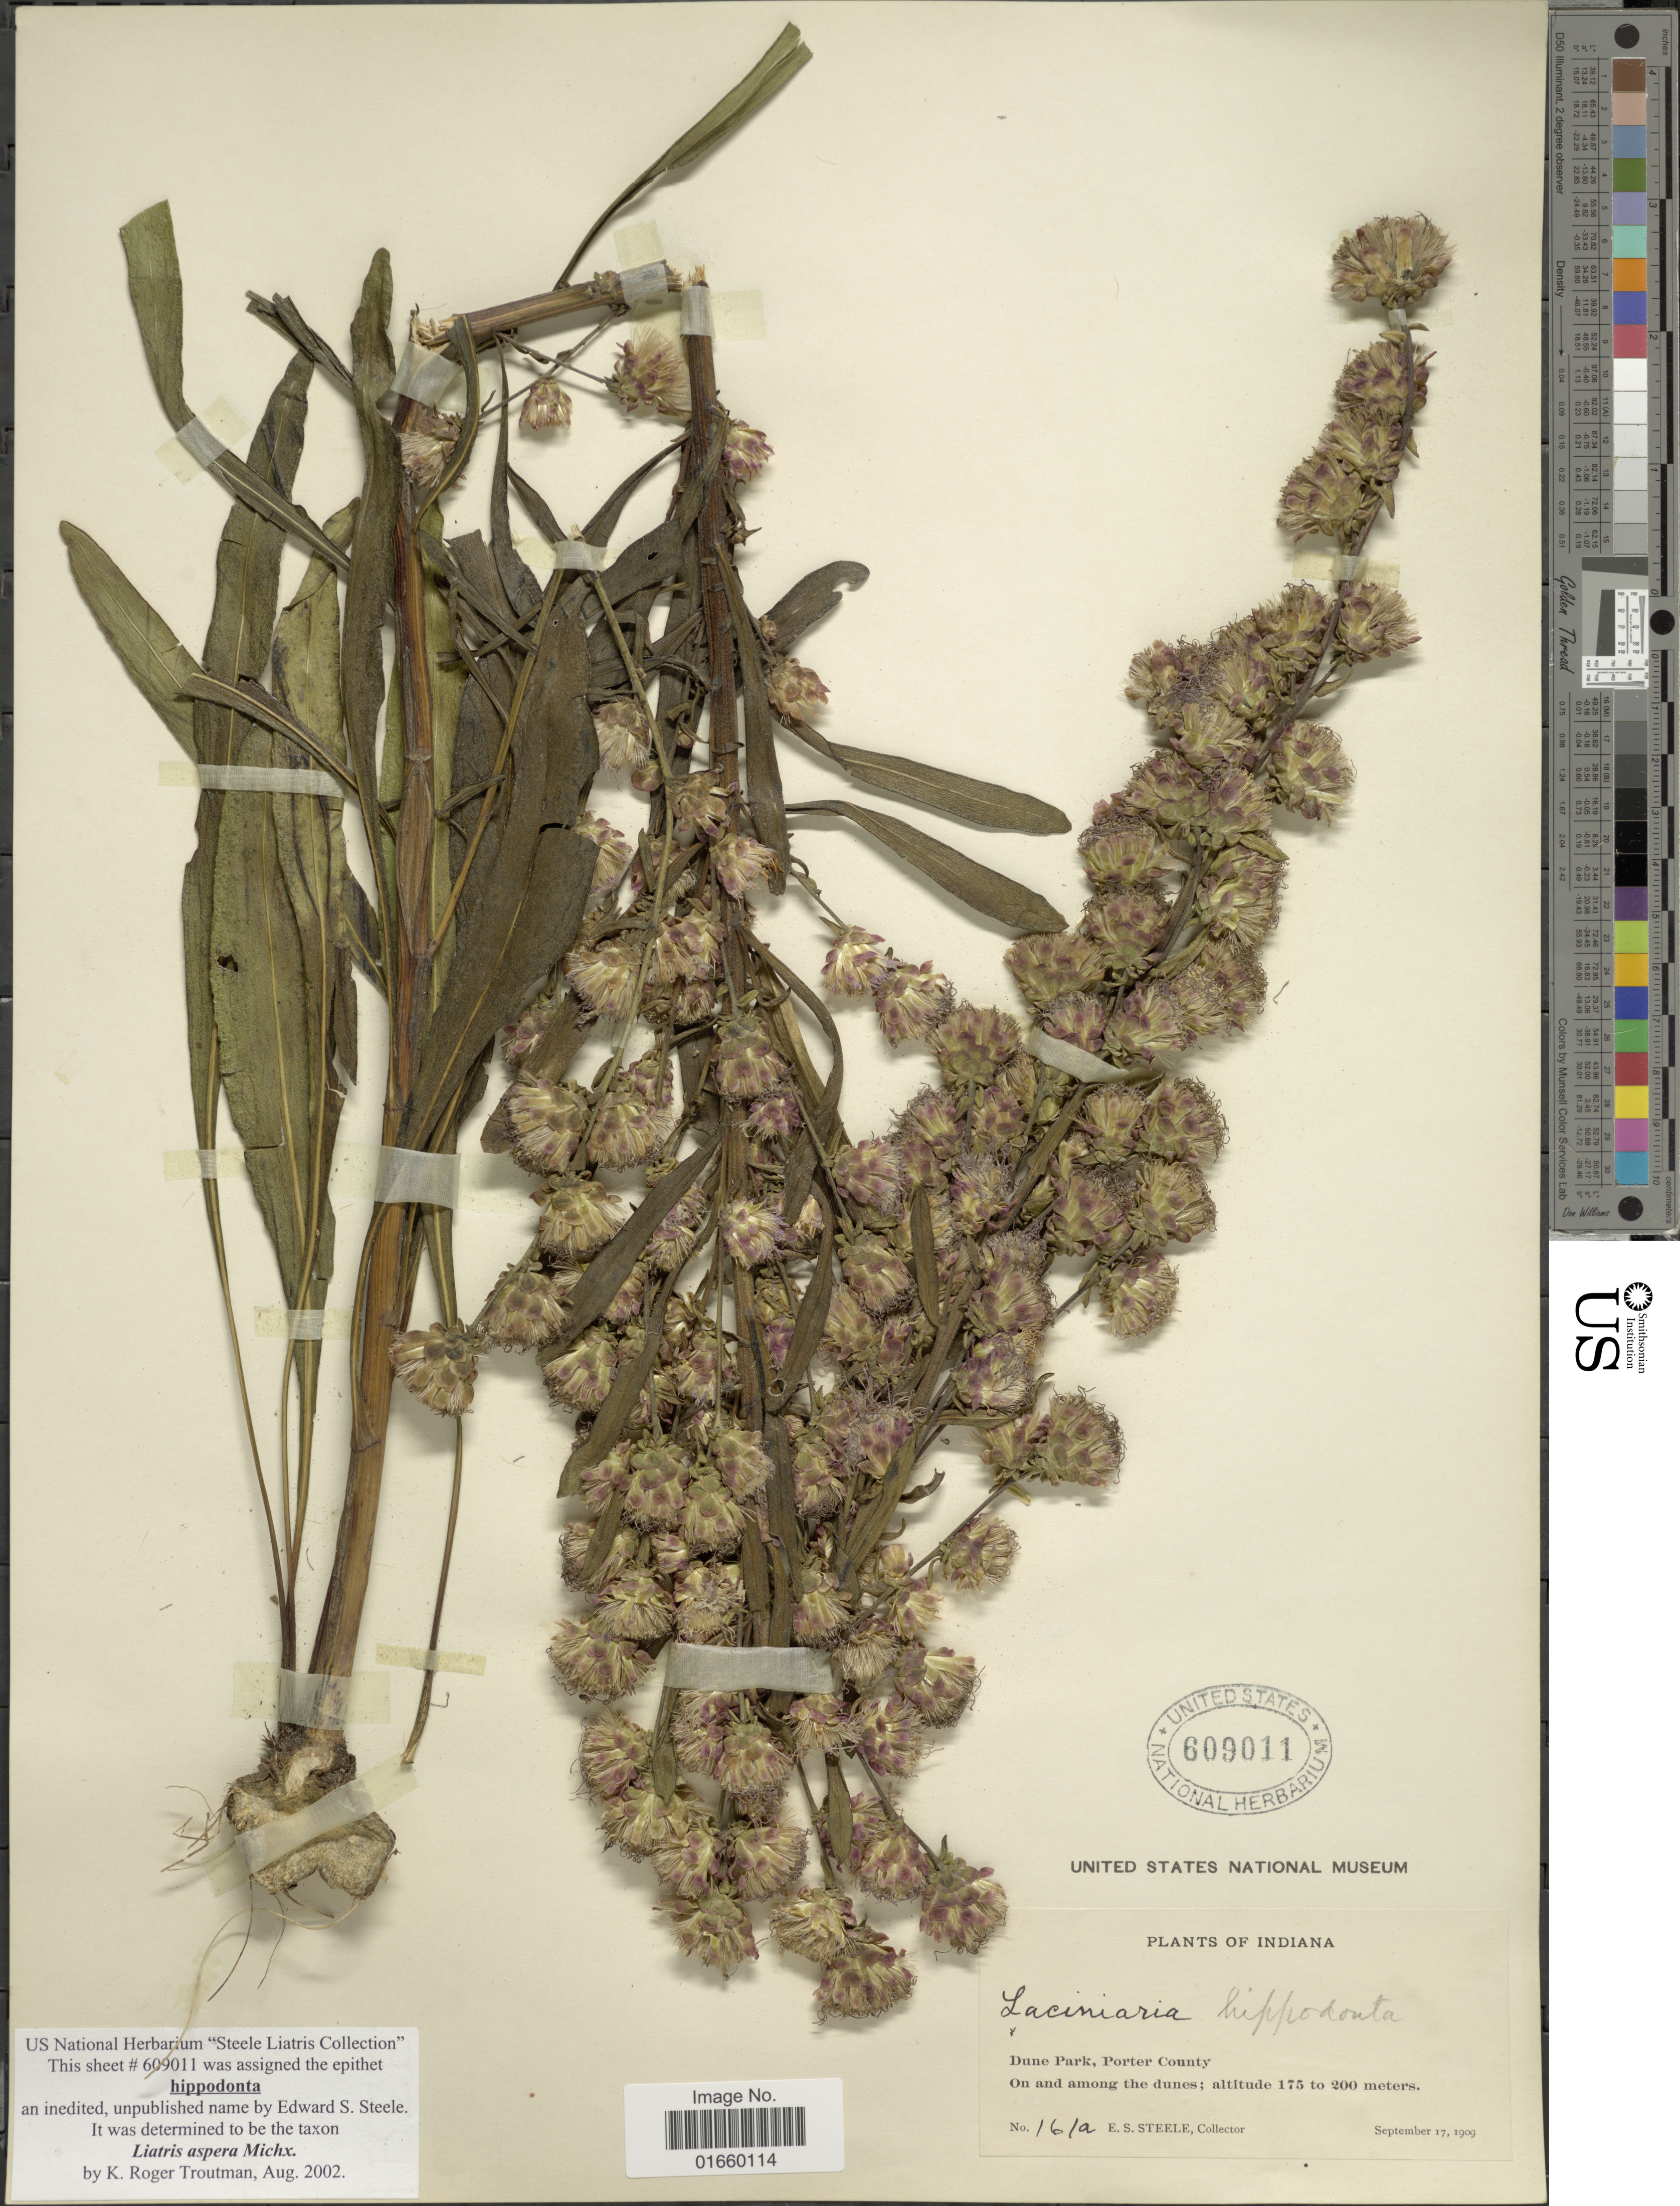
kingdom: Plantae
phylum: Tracheophyta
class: Magnoliopsida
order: Asterales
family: Asteraceae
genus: Liatris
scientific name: Liatris aspera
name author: Michx.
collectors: E. Steele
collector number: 161a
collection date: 1909-09-17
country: United States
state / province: Indiana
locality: Dune Park, Porter County, on and among the dunes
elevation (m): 175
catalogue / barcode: US 609011